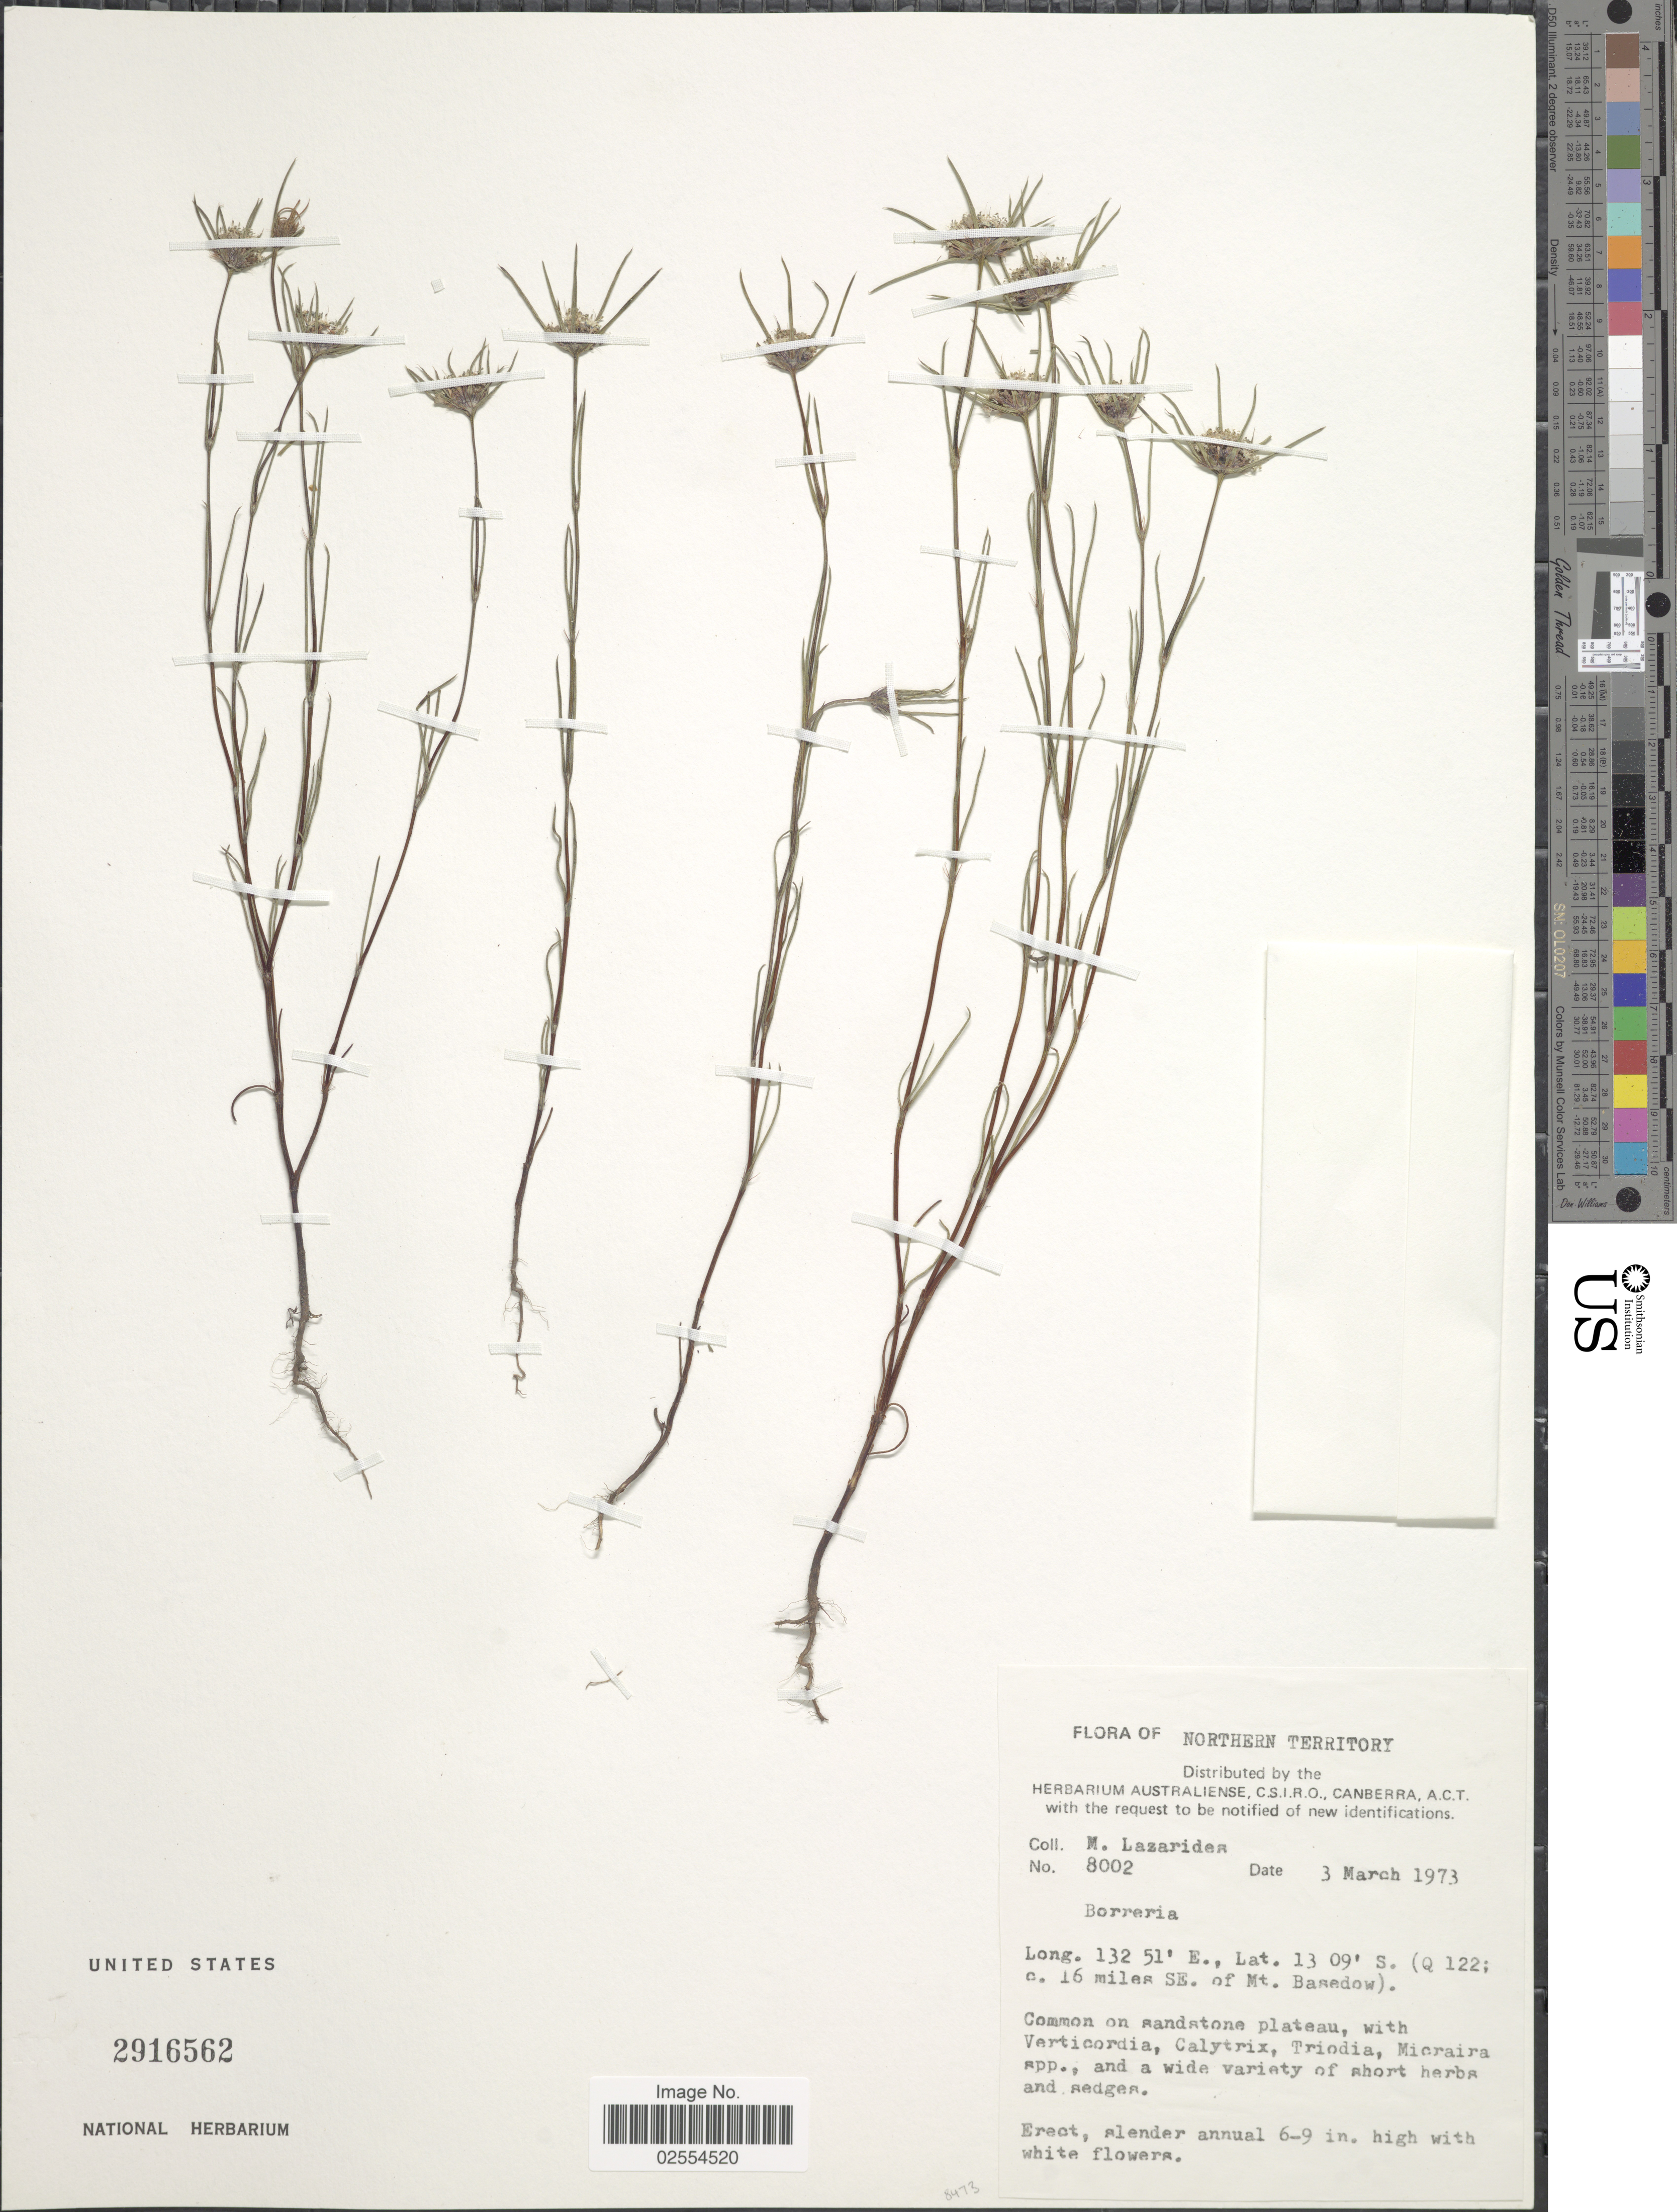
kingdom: Plantae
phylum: Tracheophyta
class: Magnoliopsida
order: Gentianales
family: Rubiaceae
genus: Spermacoce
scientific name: Spermacoce sp.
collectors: M. Lazarides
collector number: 8002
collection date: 1973-05-03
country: Australia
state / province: Northern Territory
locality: (Q 122; c. 16 miles SE. of Mt. Basedow)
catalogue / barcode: US 2916562